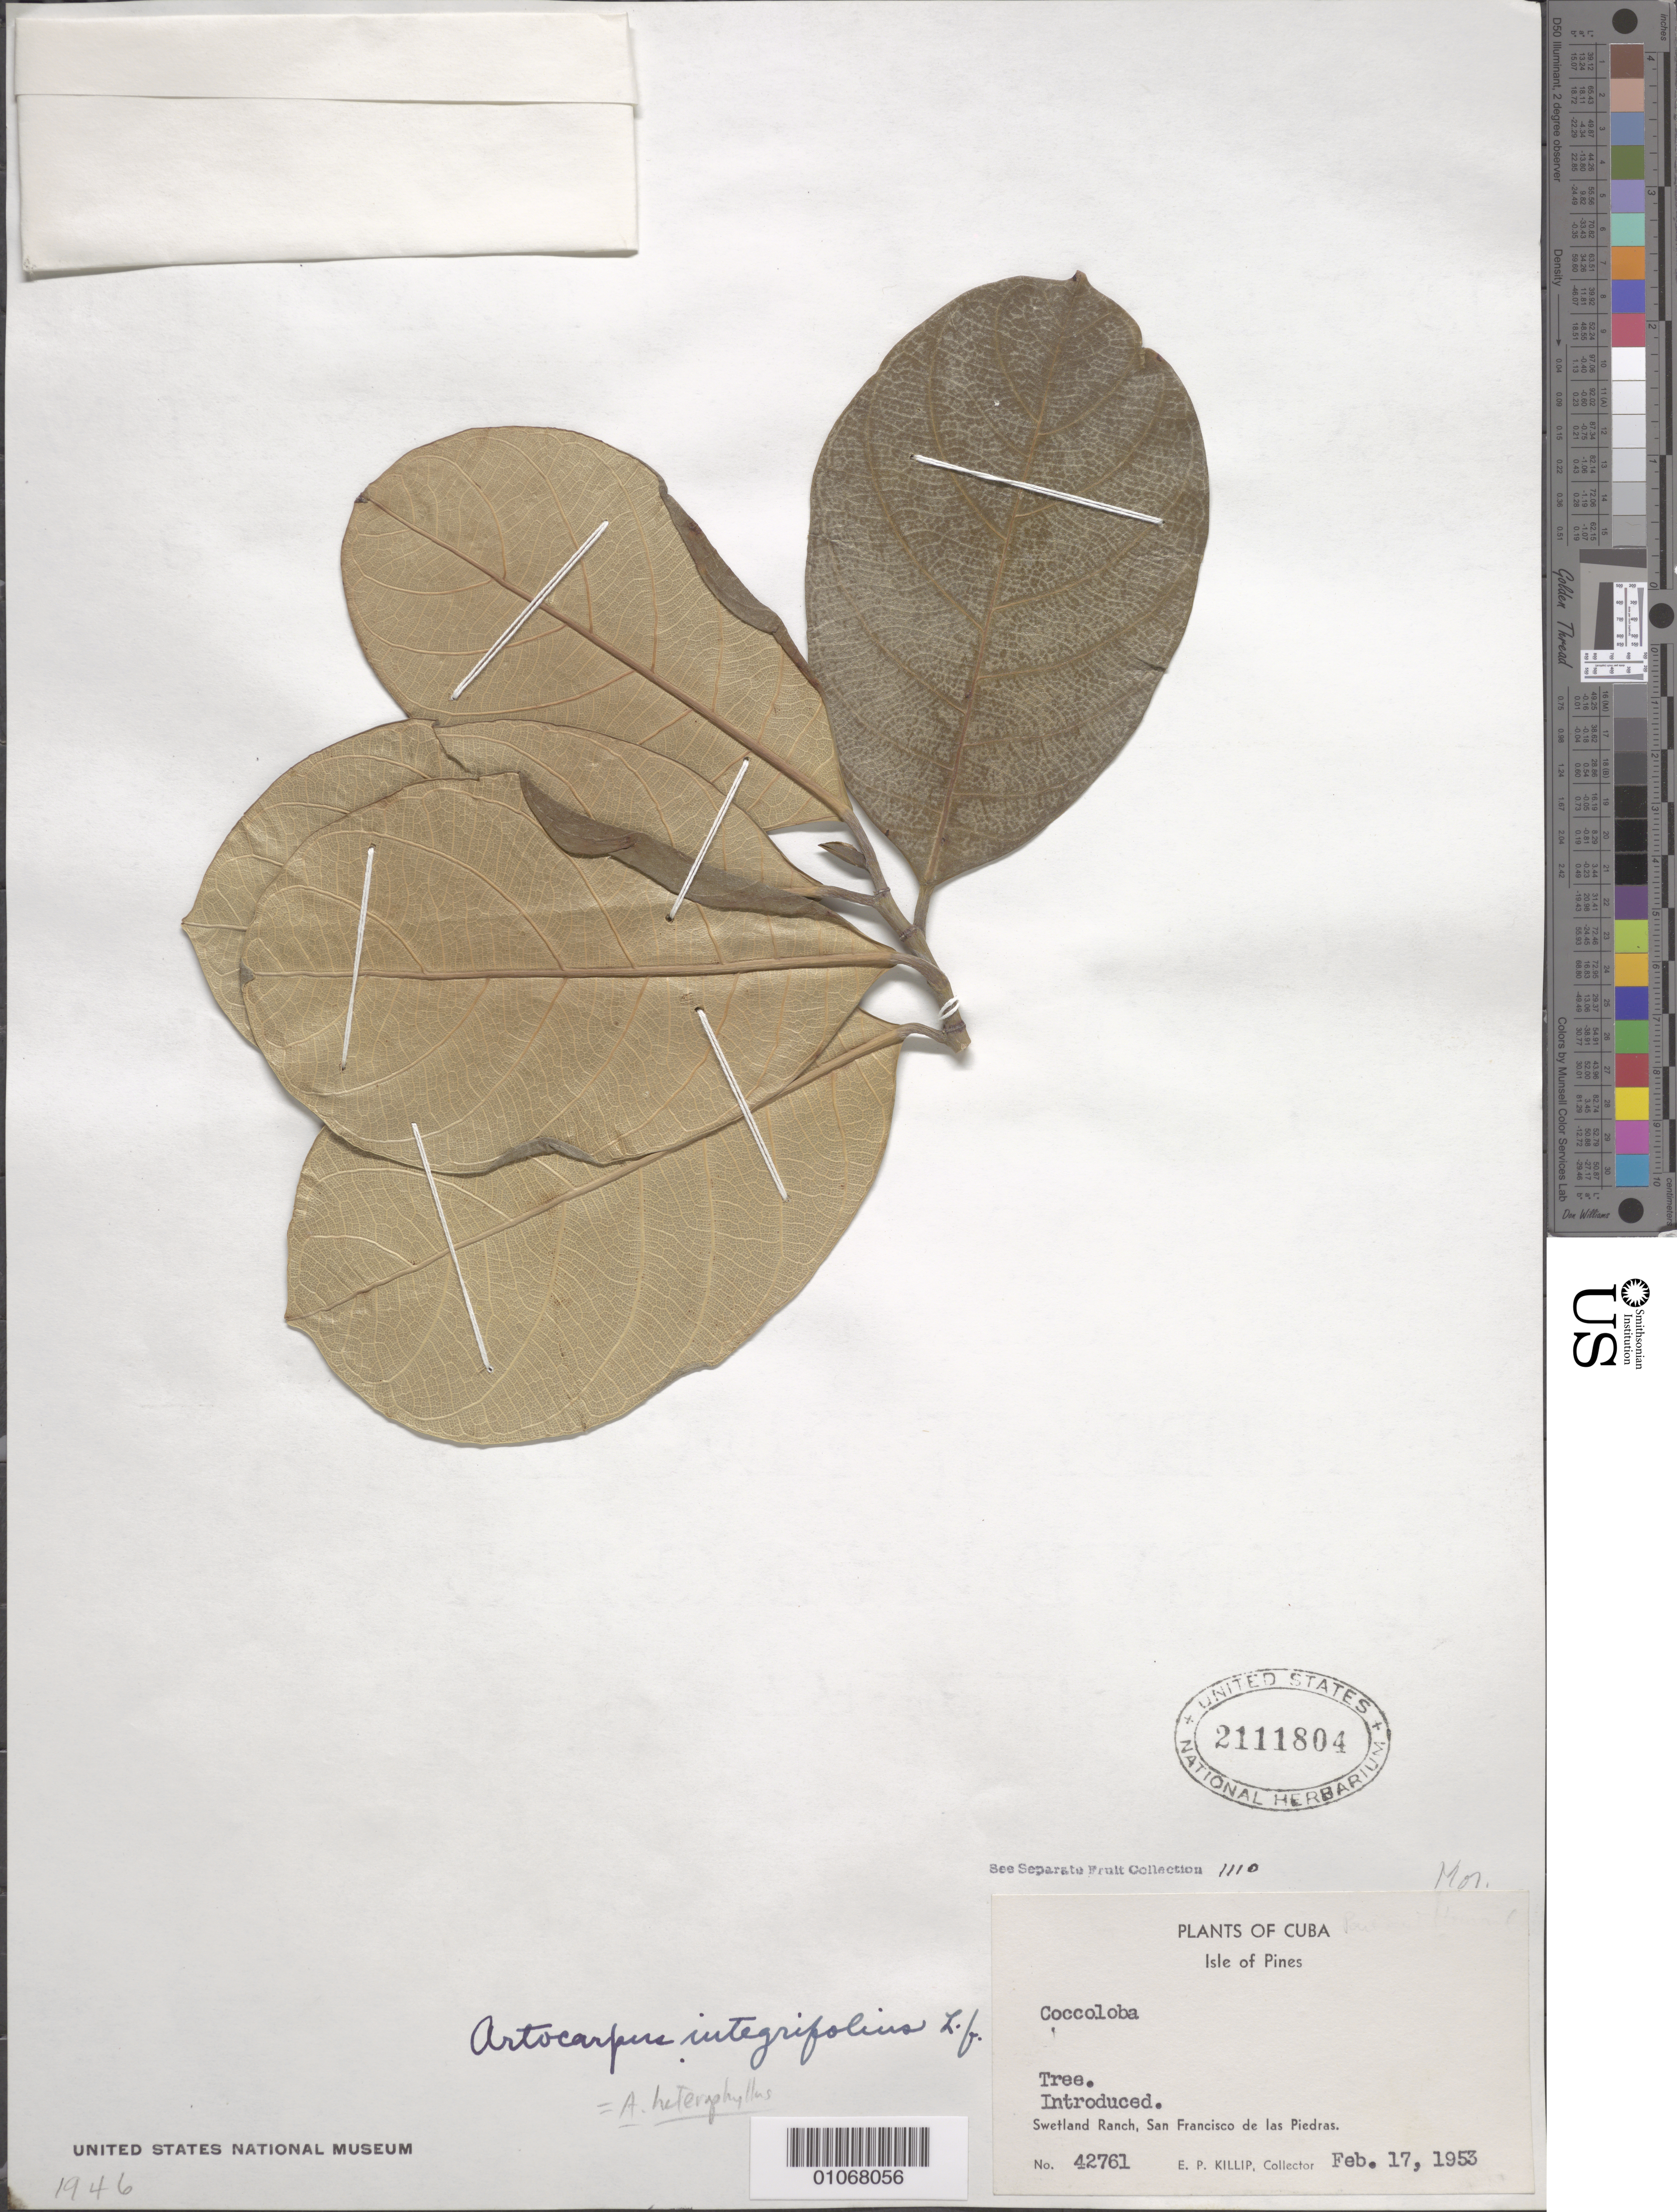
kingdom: Plantae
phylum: Tracheophyta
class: Magnoliopsida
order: Rosales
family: Moraceae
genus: Artocarpus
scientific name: Artocarpus heterophyllus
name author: Lam.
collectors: E. P. Killip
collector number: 42761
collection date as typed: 17 Feb 1953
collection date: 1953-02-17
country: Cuba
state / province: Isla de La Juventud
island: Isla de la Juventud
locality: Swetland Ranch, San Francisco de las Piedras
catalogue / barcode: US 2111804